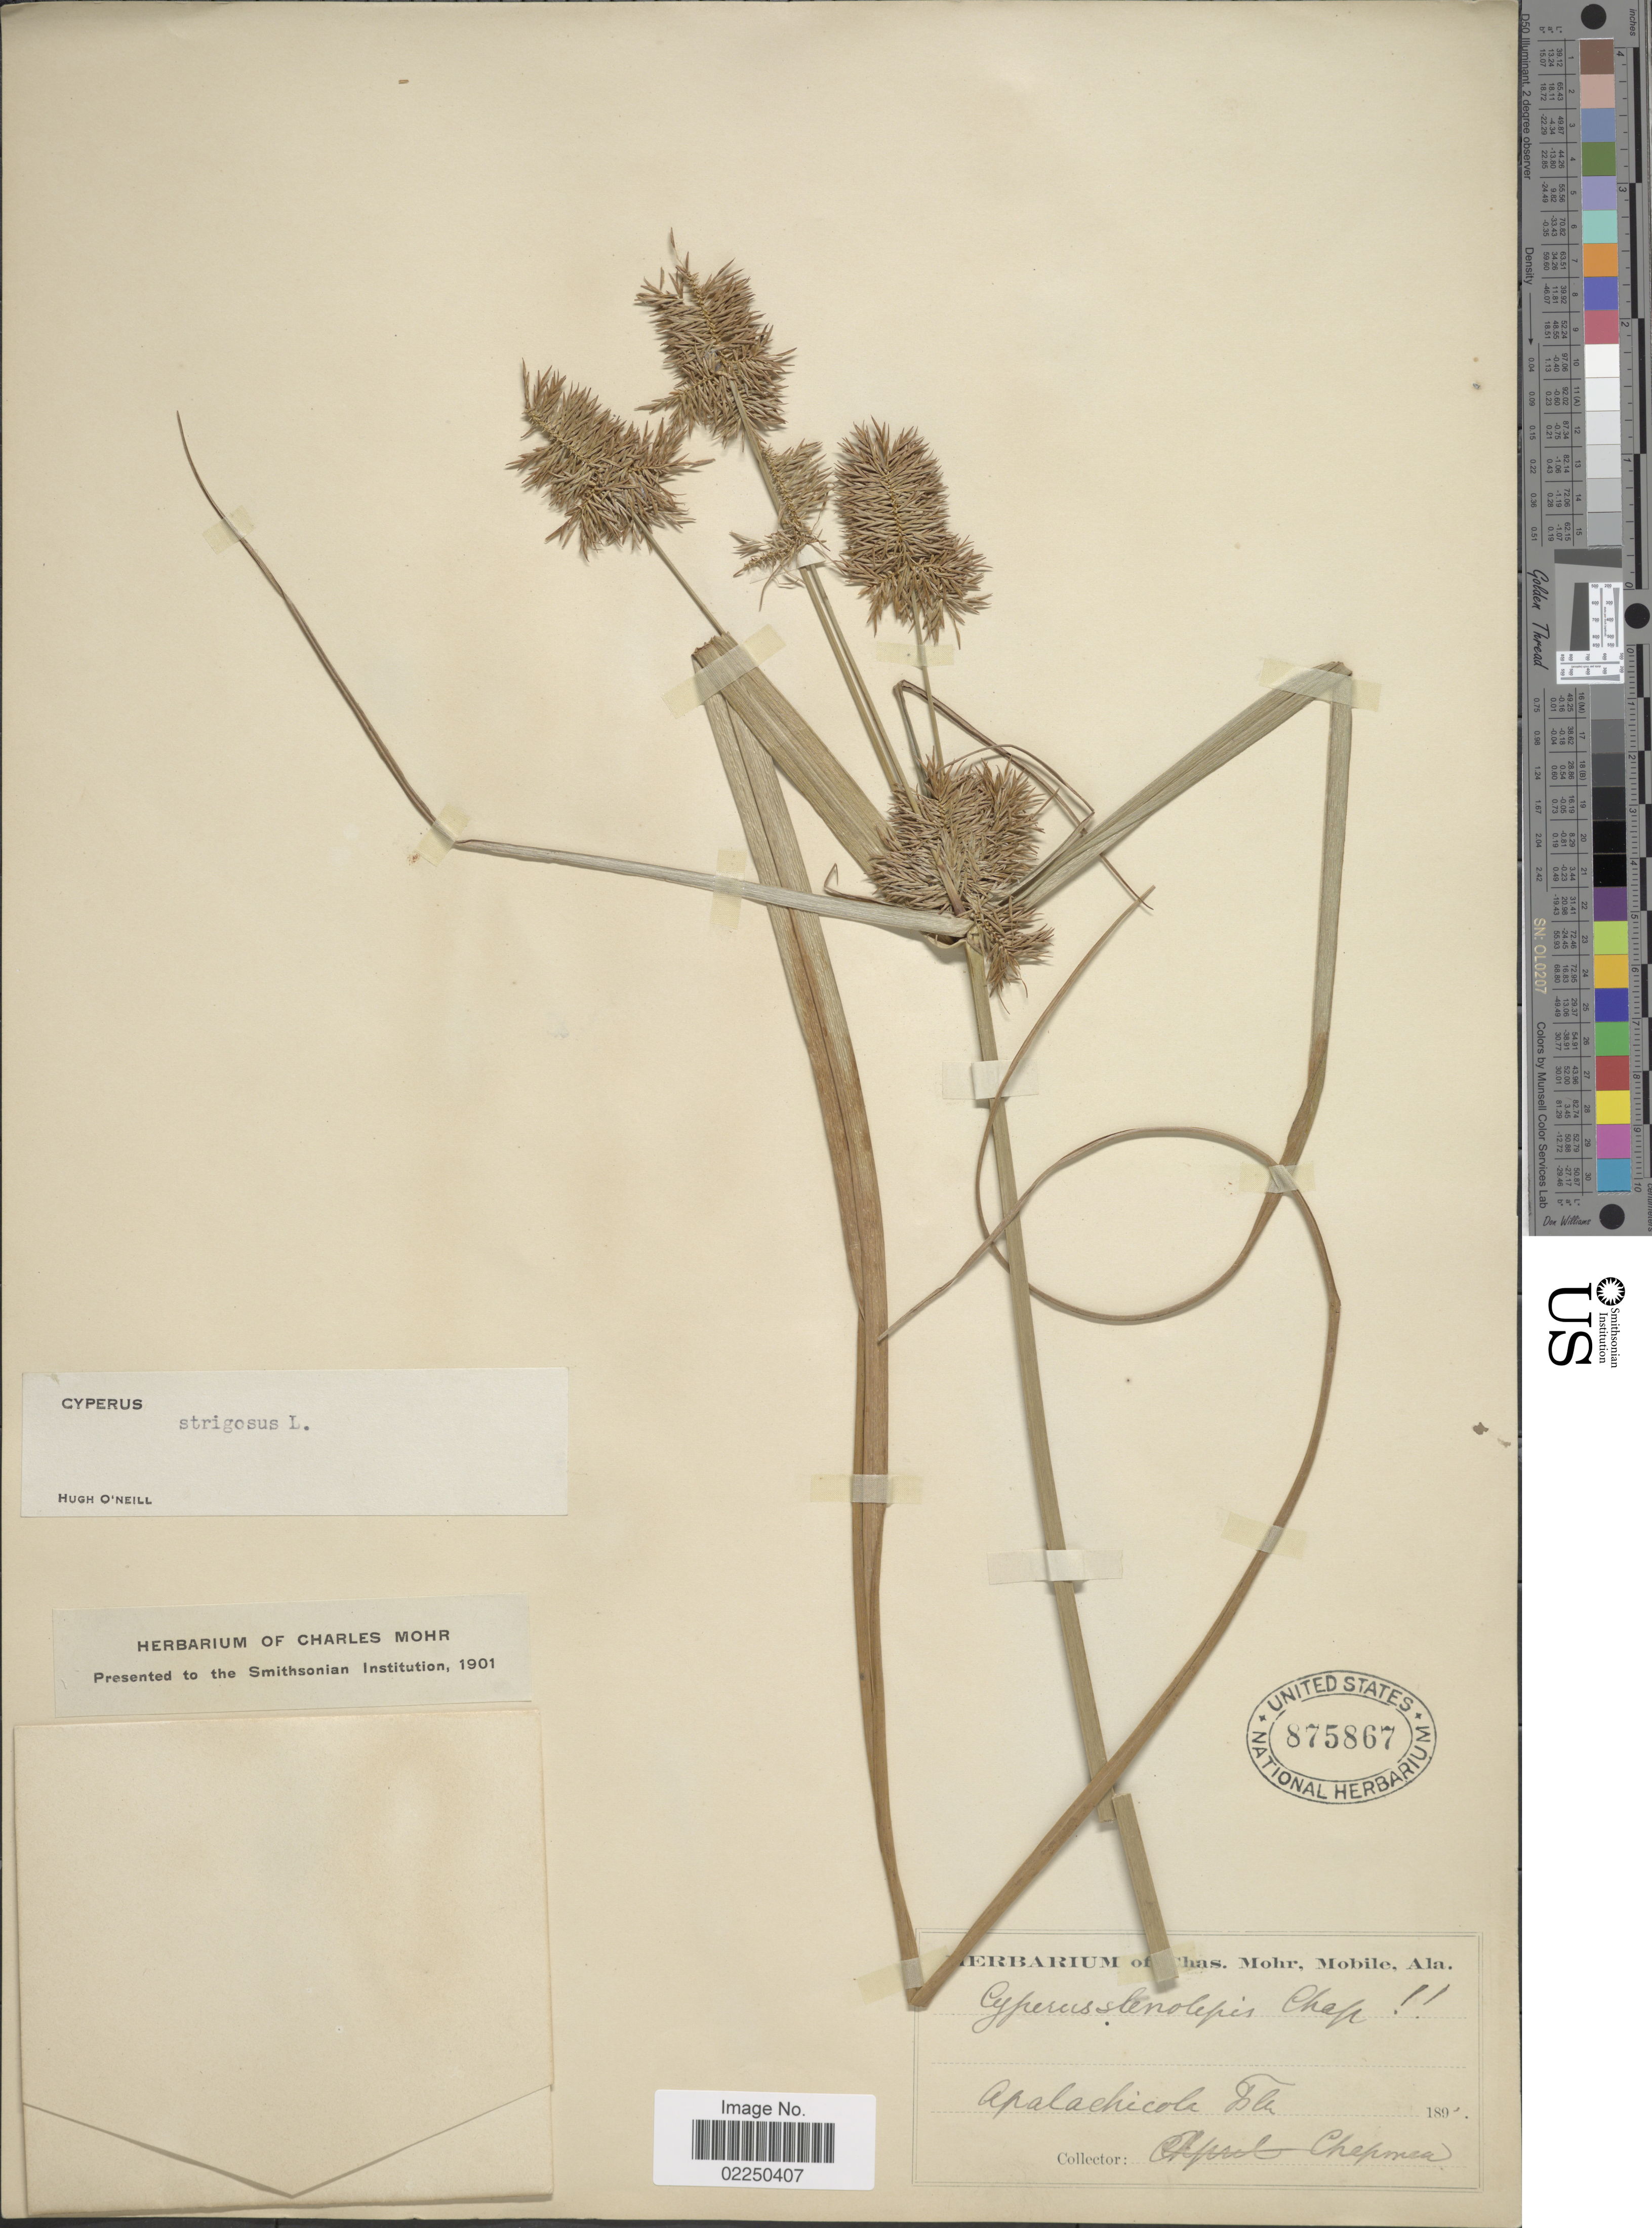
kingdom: Plantae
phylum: Tracheophyta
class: Liliopsida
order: Poales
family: Cyperaceae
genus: Cyperus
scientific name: Cyperus strigosus var. stenolepis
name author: (Torr.) Kük.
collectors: A. Chapman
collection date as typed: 189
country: United States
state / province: Florida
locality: Apalachicola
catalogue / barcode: US 875867